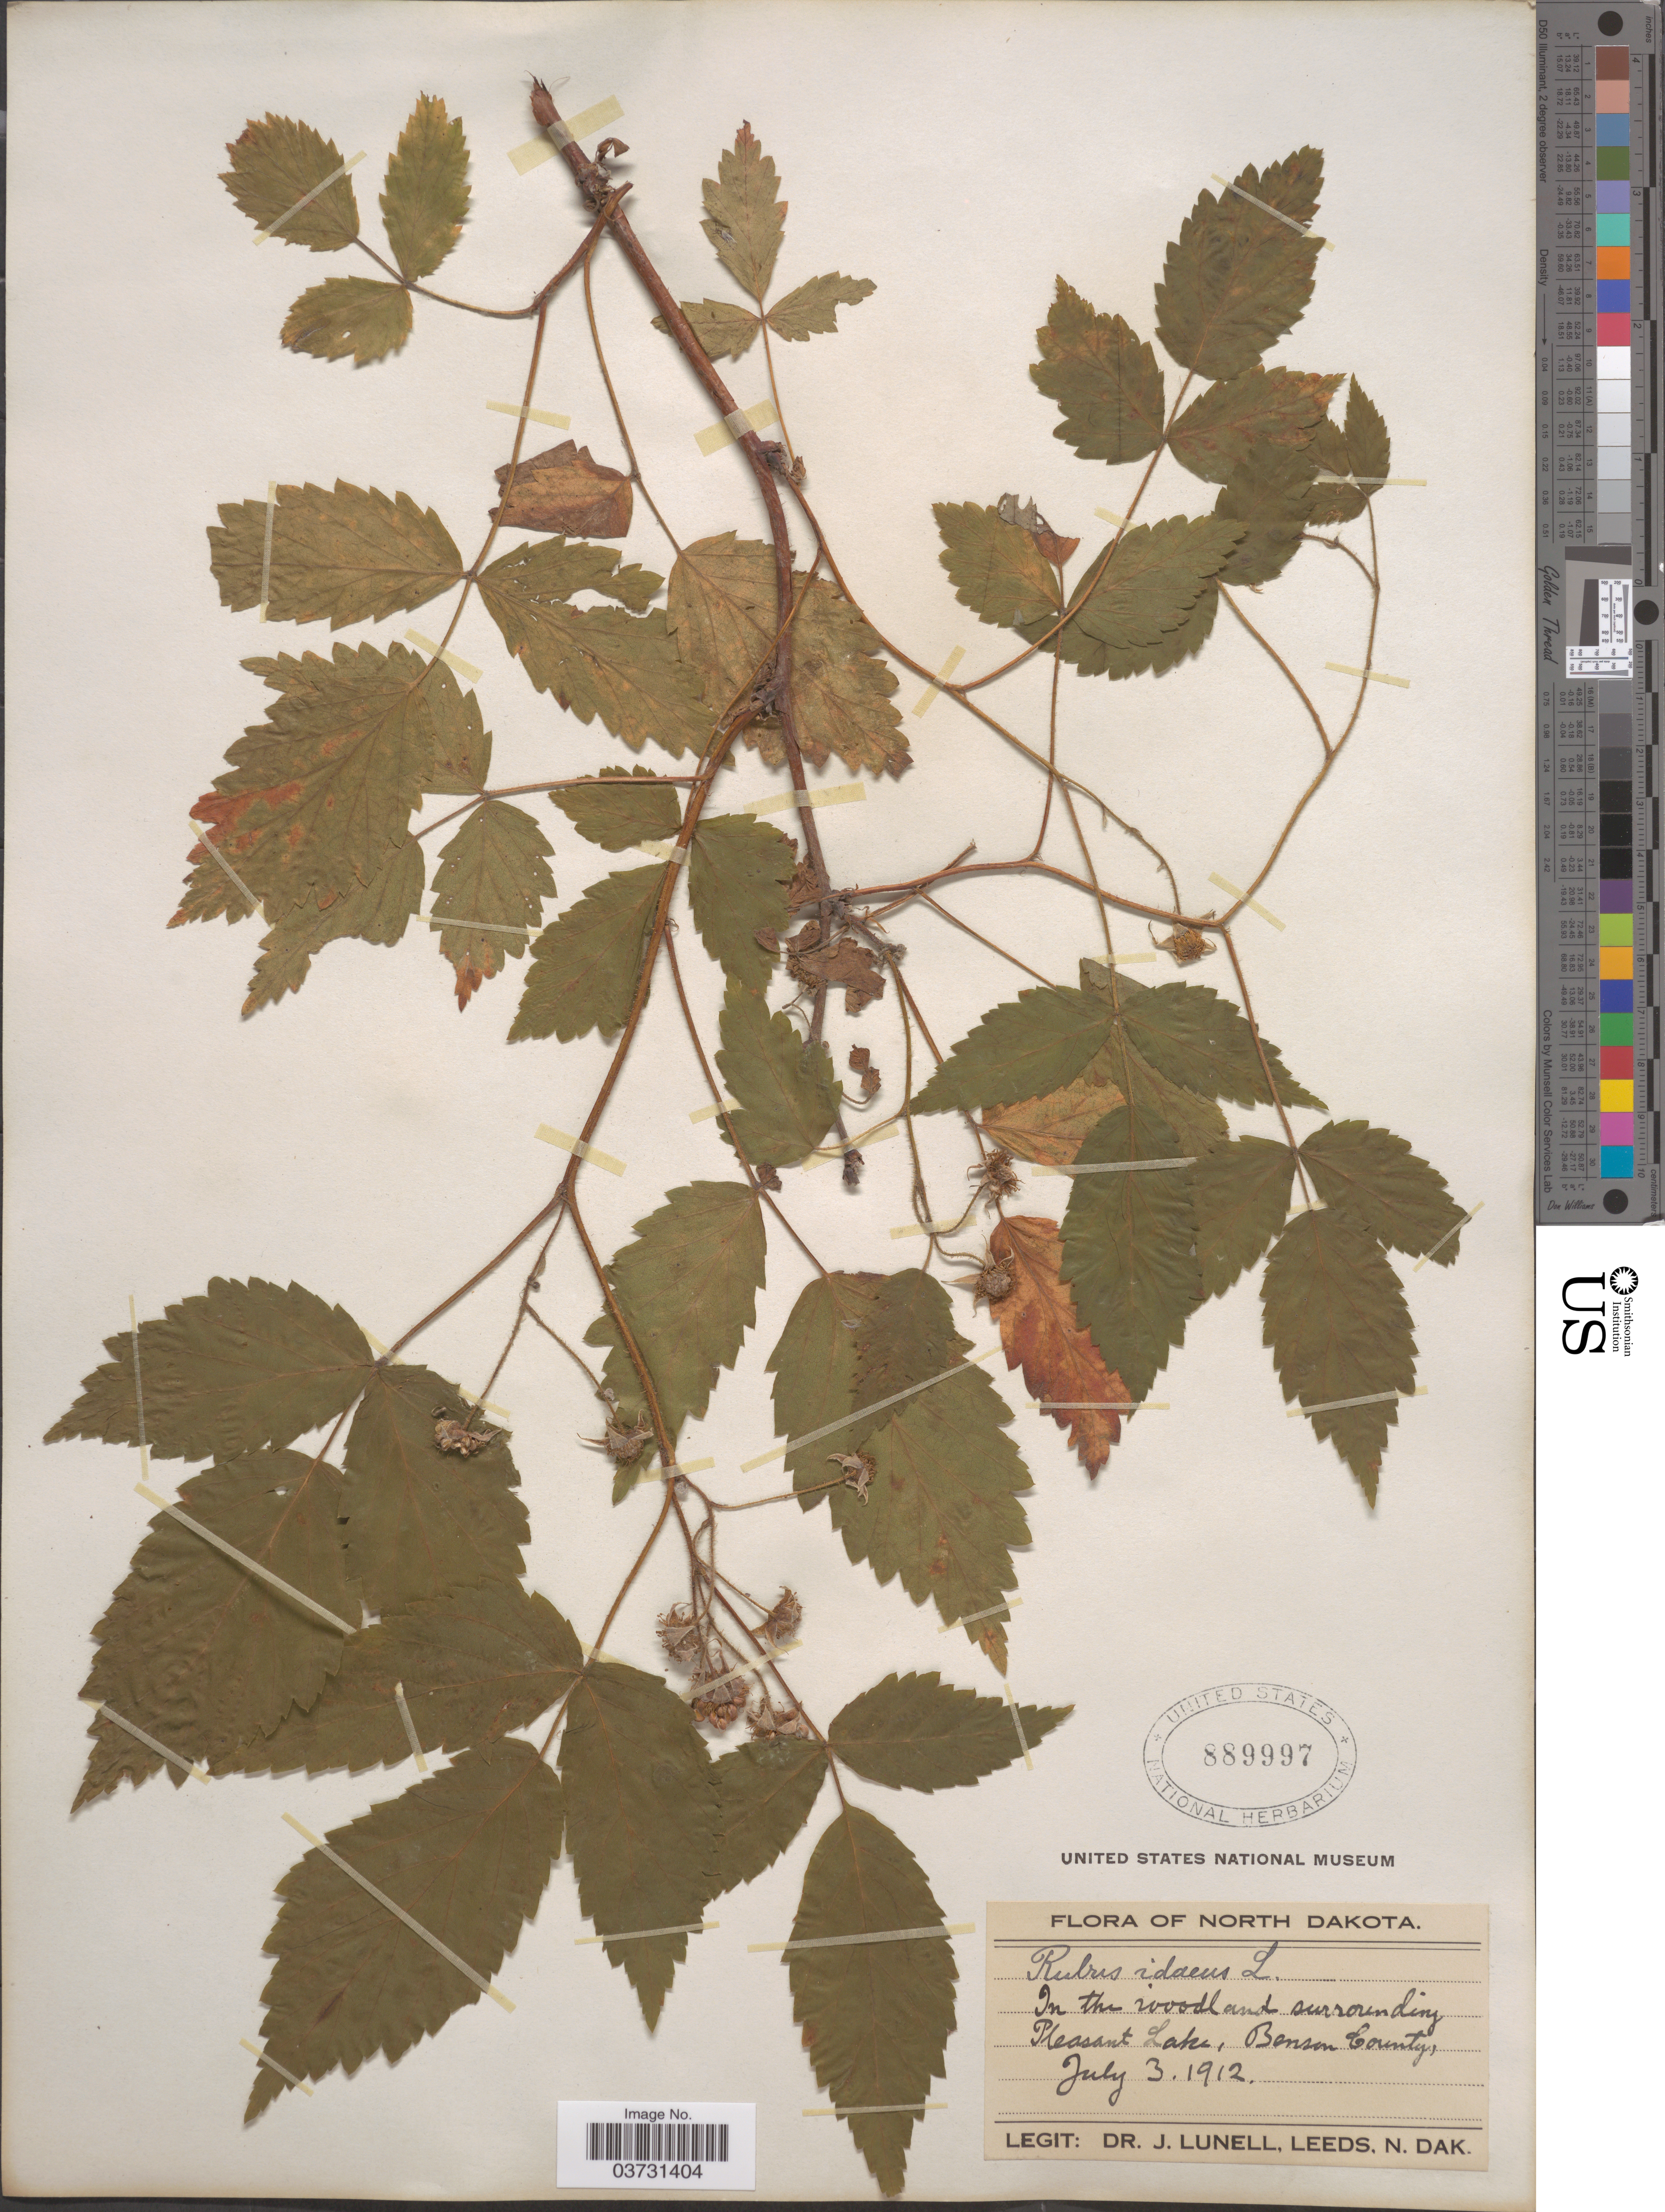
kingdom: Plantae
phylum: Tracheophyta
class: Magnoliopsida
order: Rosales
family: Rosaceae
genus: Rubus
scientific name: Rubus strigosus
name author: Michx.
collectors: J. Lunell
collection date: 1912-07-03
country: United States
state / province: North Dakota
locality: In the woodland surrounding Pleasant Lake, Benson County.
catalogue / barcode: US 889997